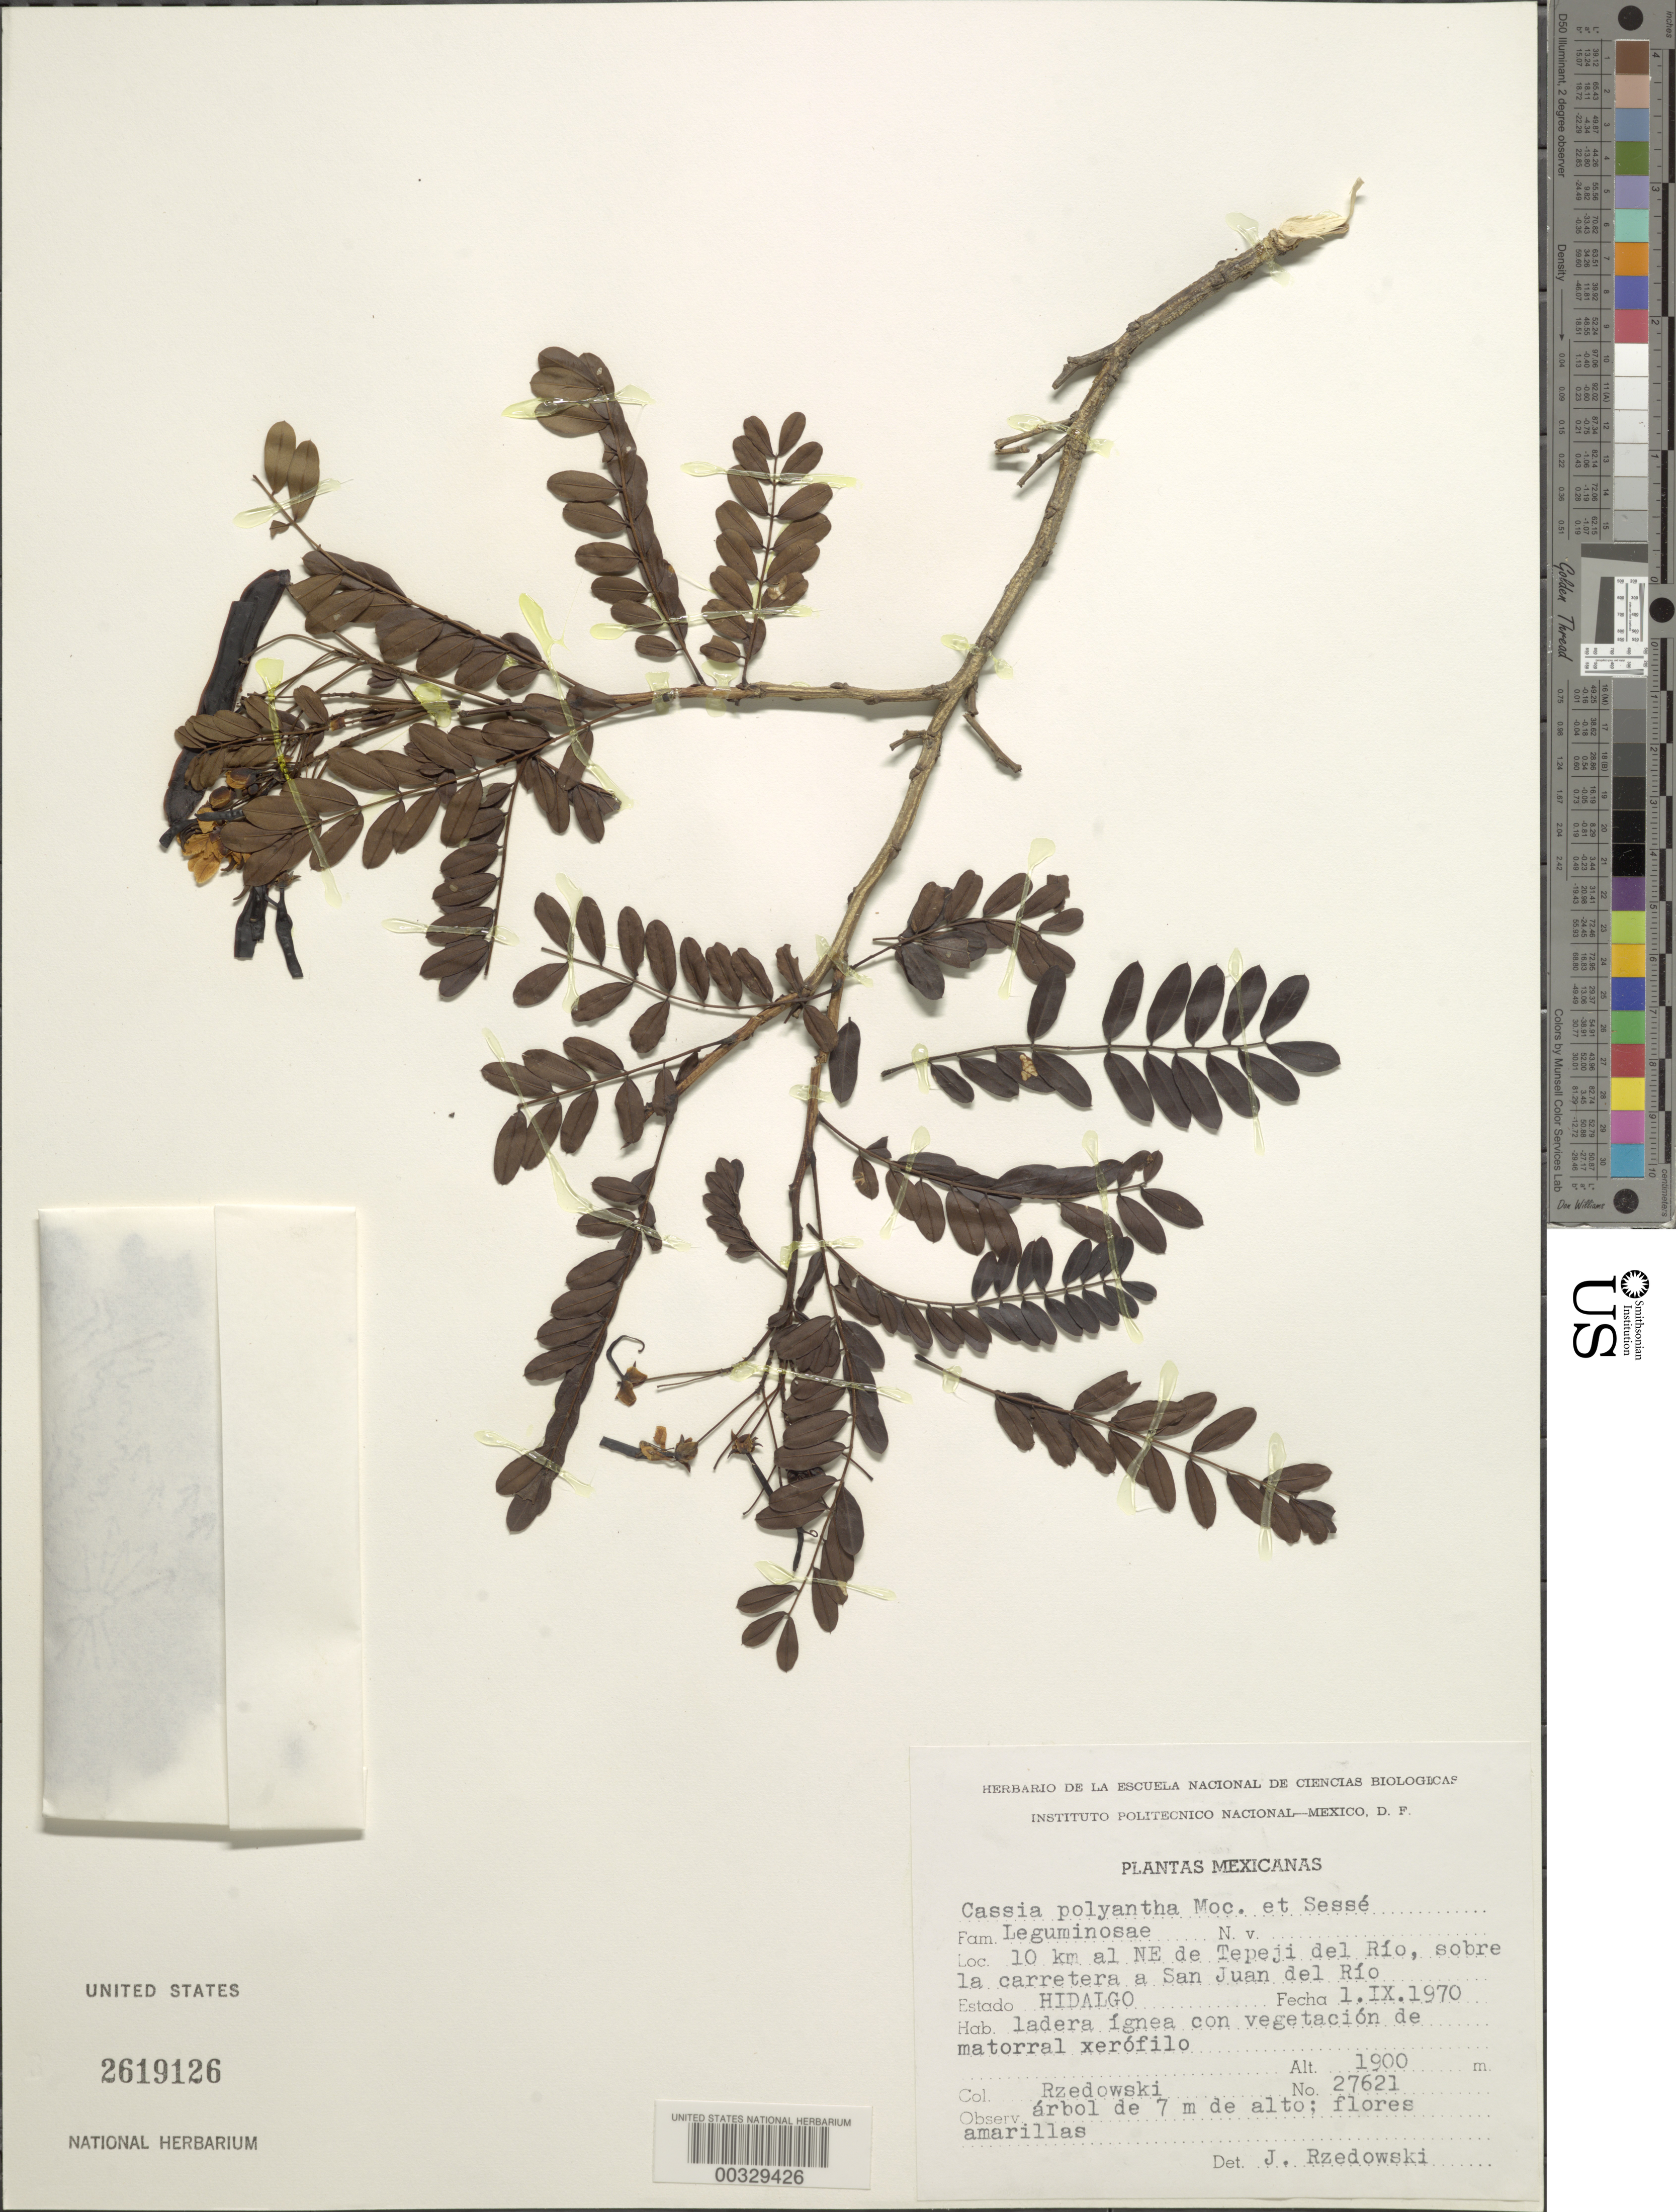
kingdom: Plantae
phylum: Tracheophyta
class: Magnoliopsida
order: Fabales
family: Fabaceae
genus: Senna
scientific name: Senna polyantha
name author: (Coll) H.S. Irwin & Barneby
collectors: J. Rzedowski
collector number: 27621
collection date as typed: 01 Sep 1970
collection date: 1970-09-01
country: Mexico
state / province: Hidalgo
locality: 10 km NE of Tepeje del Rio, above the San Juan del Rio highway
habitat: Slope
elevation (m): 1900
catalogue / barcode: US 2619126